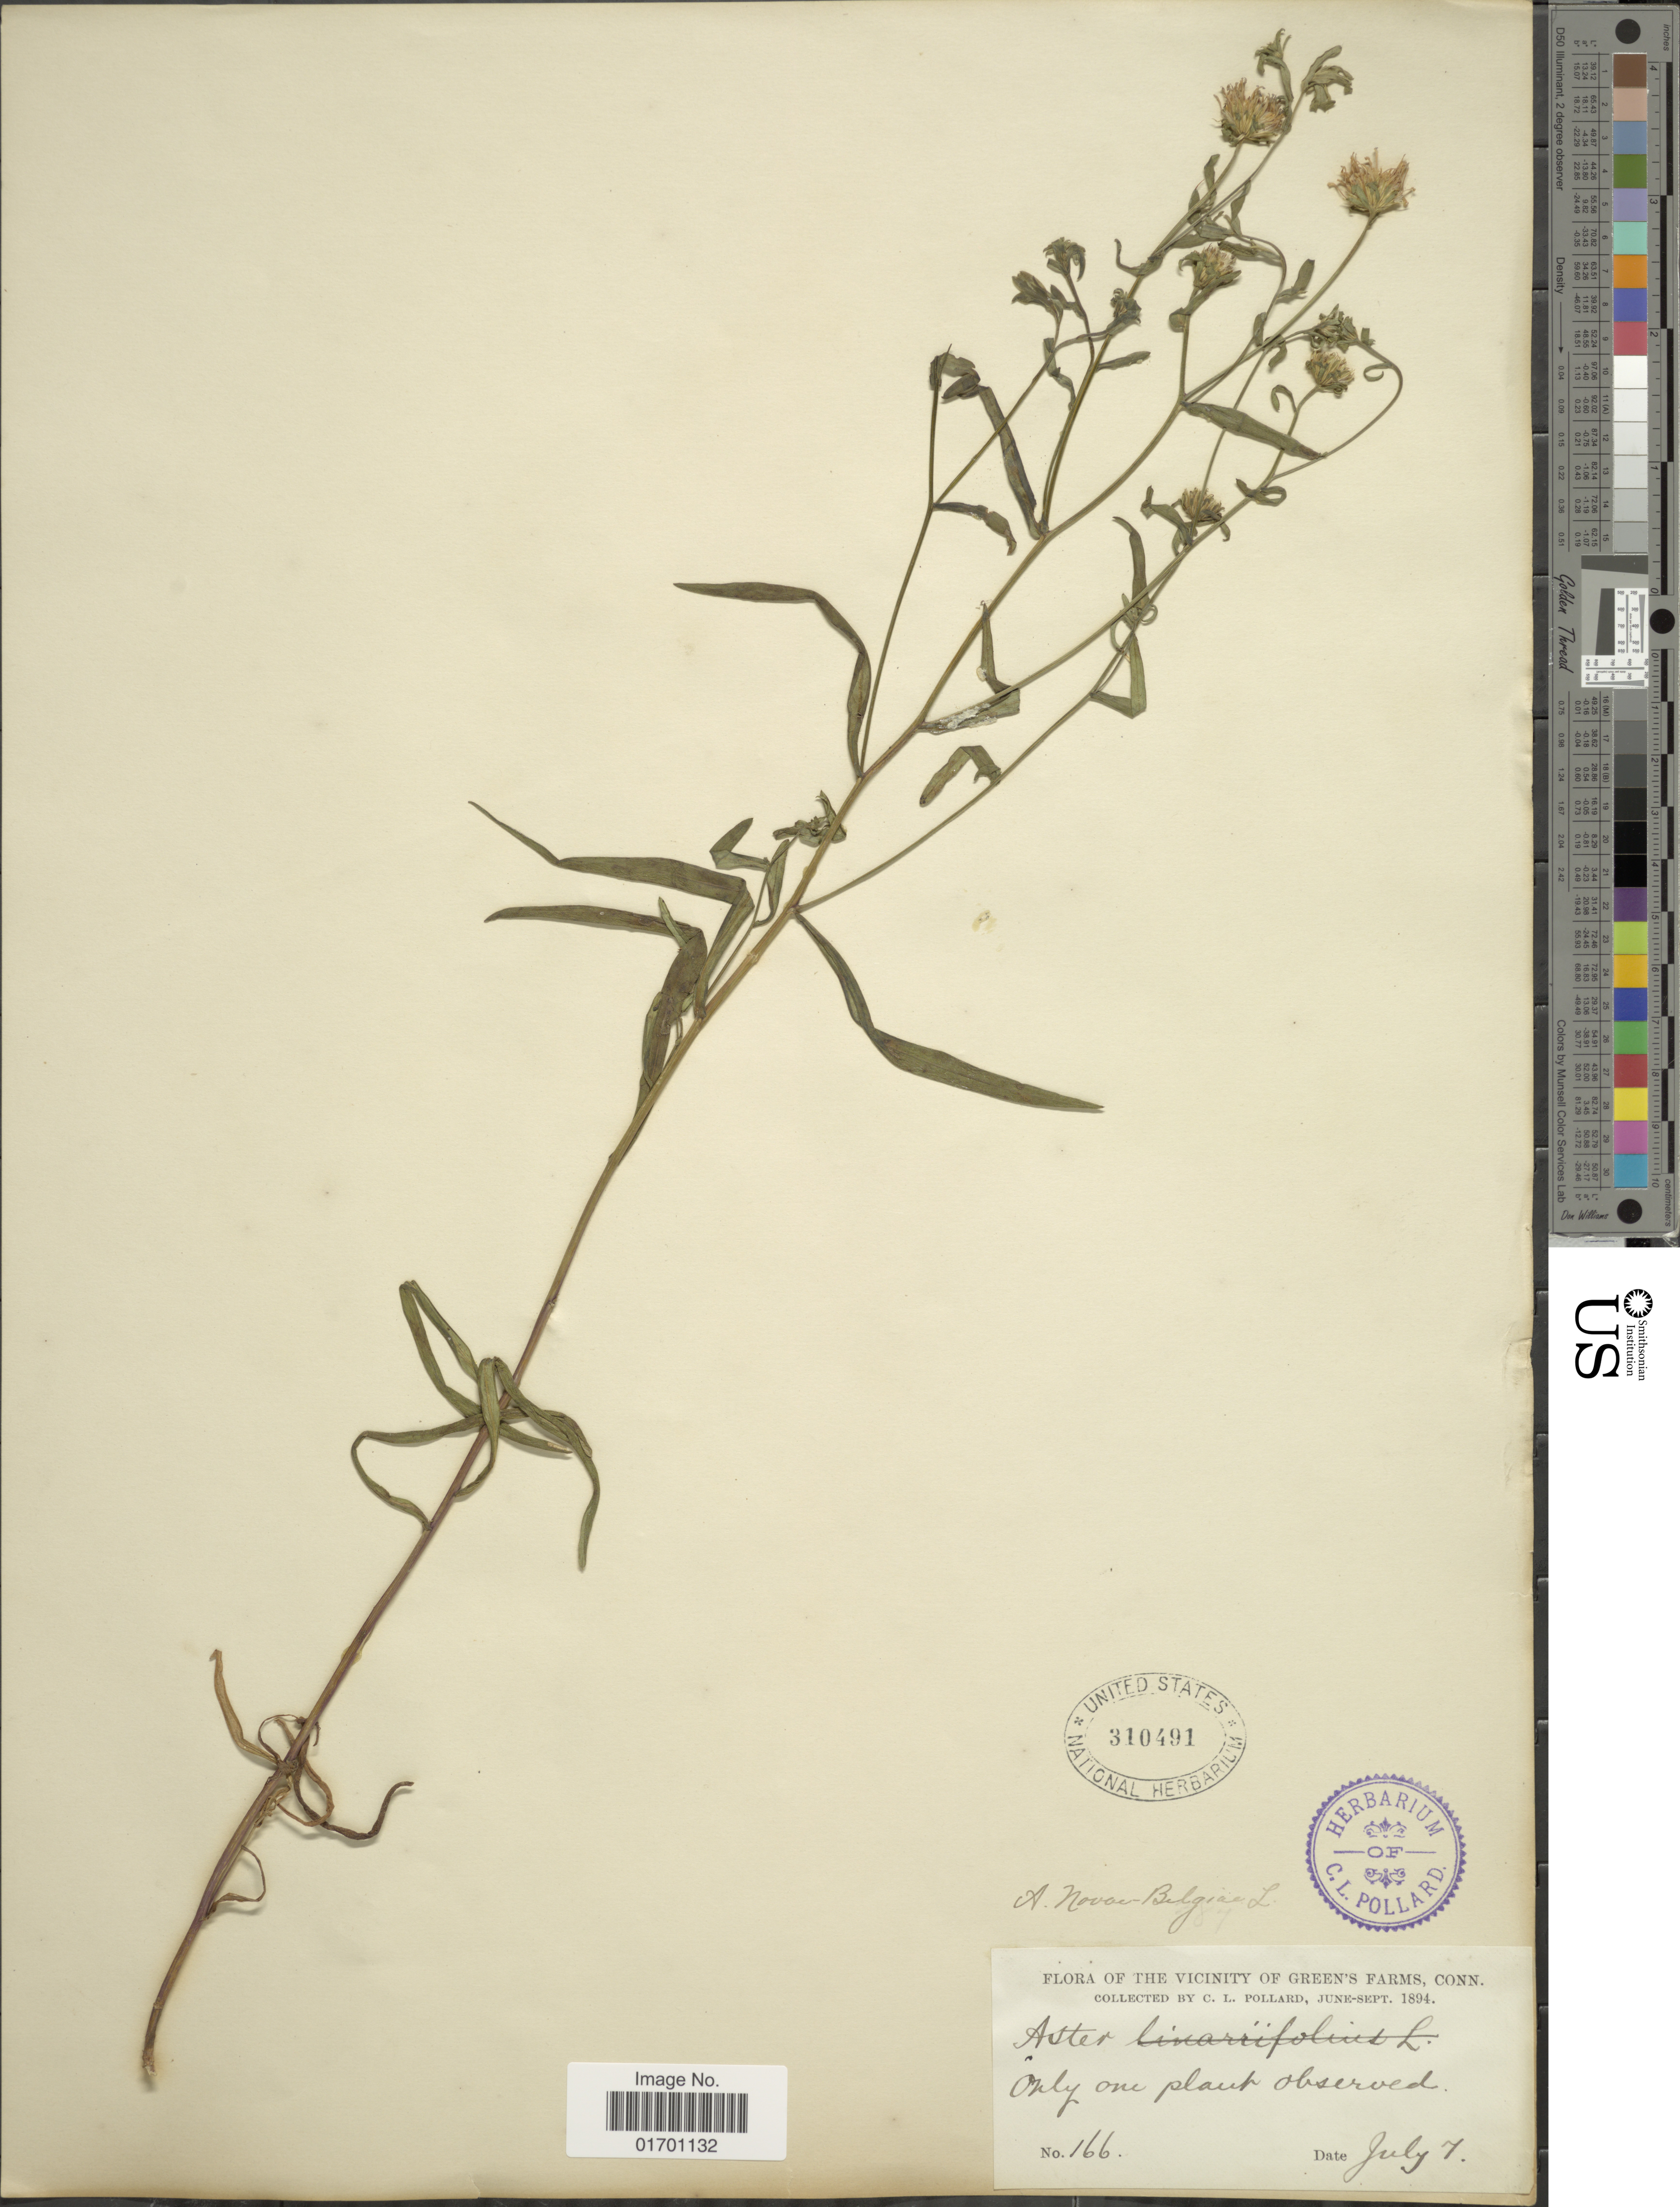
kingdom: Plantae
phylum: Tracheophyta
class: Magnoliopsida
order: Asterales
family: Asteraceae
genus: Symphyotrichum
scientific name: Symphyotrichum novi-belgii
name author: (L.) G.L. Nesom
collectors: C. L. Pollard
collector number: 166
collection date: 1894-07-07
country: United States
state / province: Connecticut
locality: The Vicinity of Green's Farms, Conn.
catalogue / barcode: US 310491